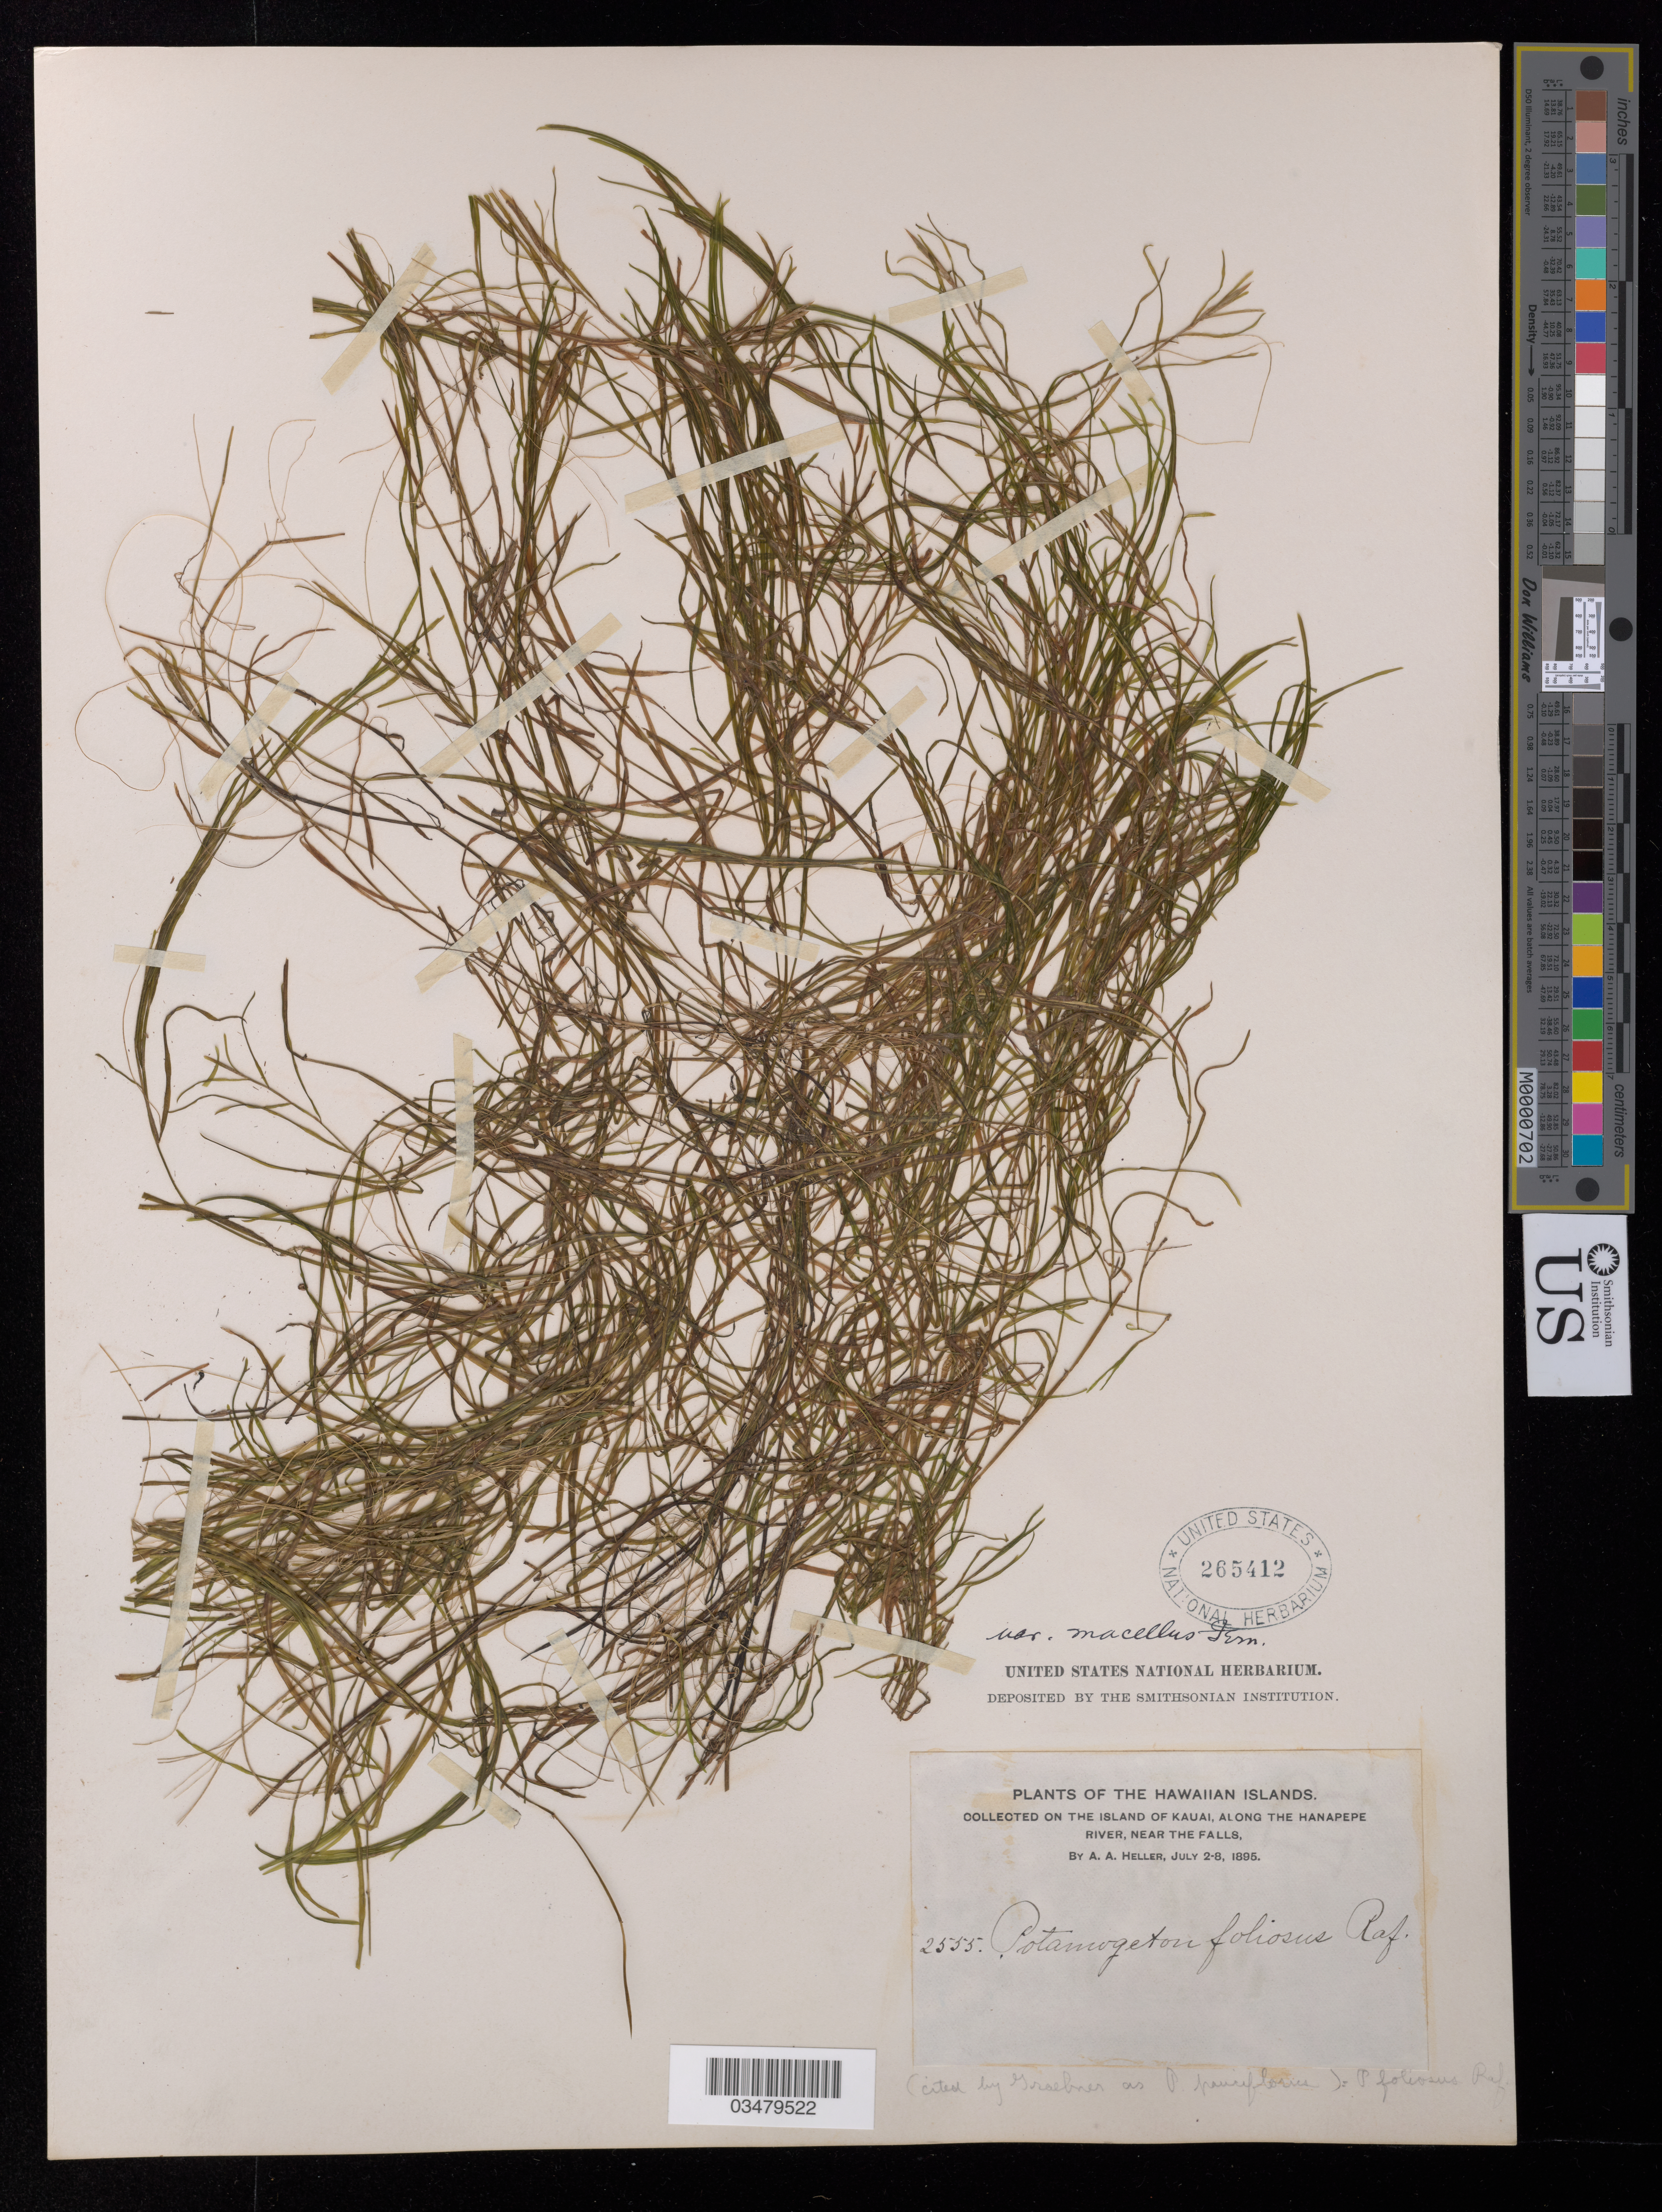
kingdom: Plantae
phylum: Tracheophyta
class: Liliopsida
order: Alismatales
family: Potamogetonaceae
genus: Potamogeton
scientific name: Potamogeton foliosus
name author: Raf.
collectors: A. A. Heller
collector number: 2555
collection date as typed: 2 Jul 1895 to 8 Jul 1895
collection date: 1895-07-02/1895-07-08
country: United States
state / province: Hawaii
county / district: Kauai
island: Kaua'i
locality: Along the Hanapape River, near the falls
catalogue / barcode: US 265412